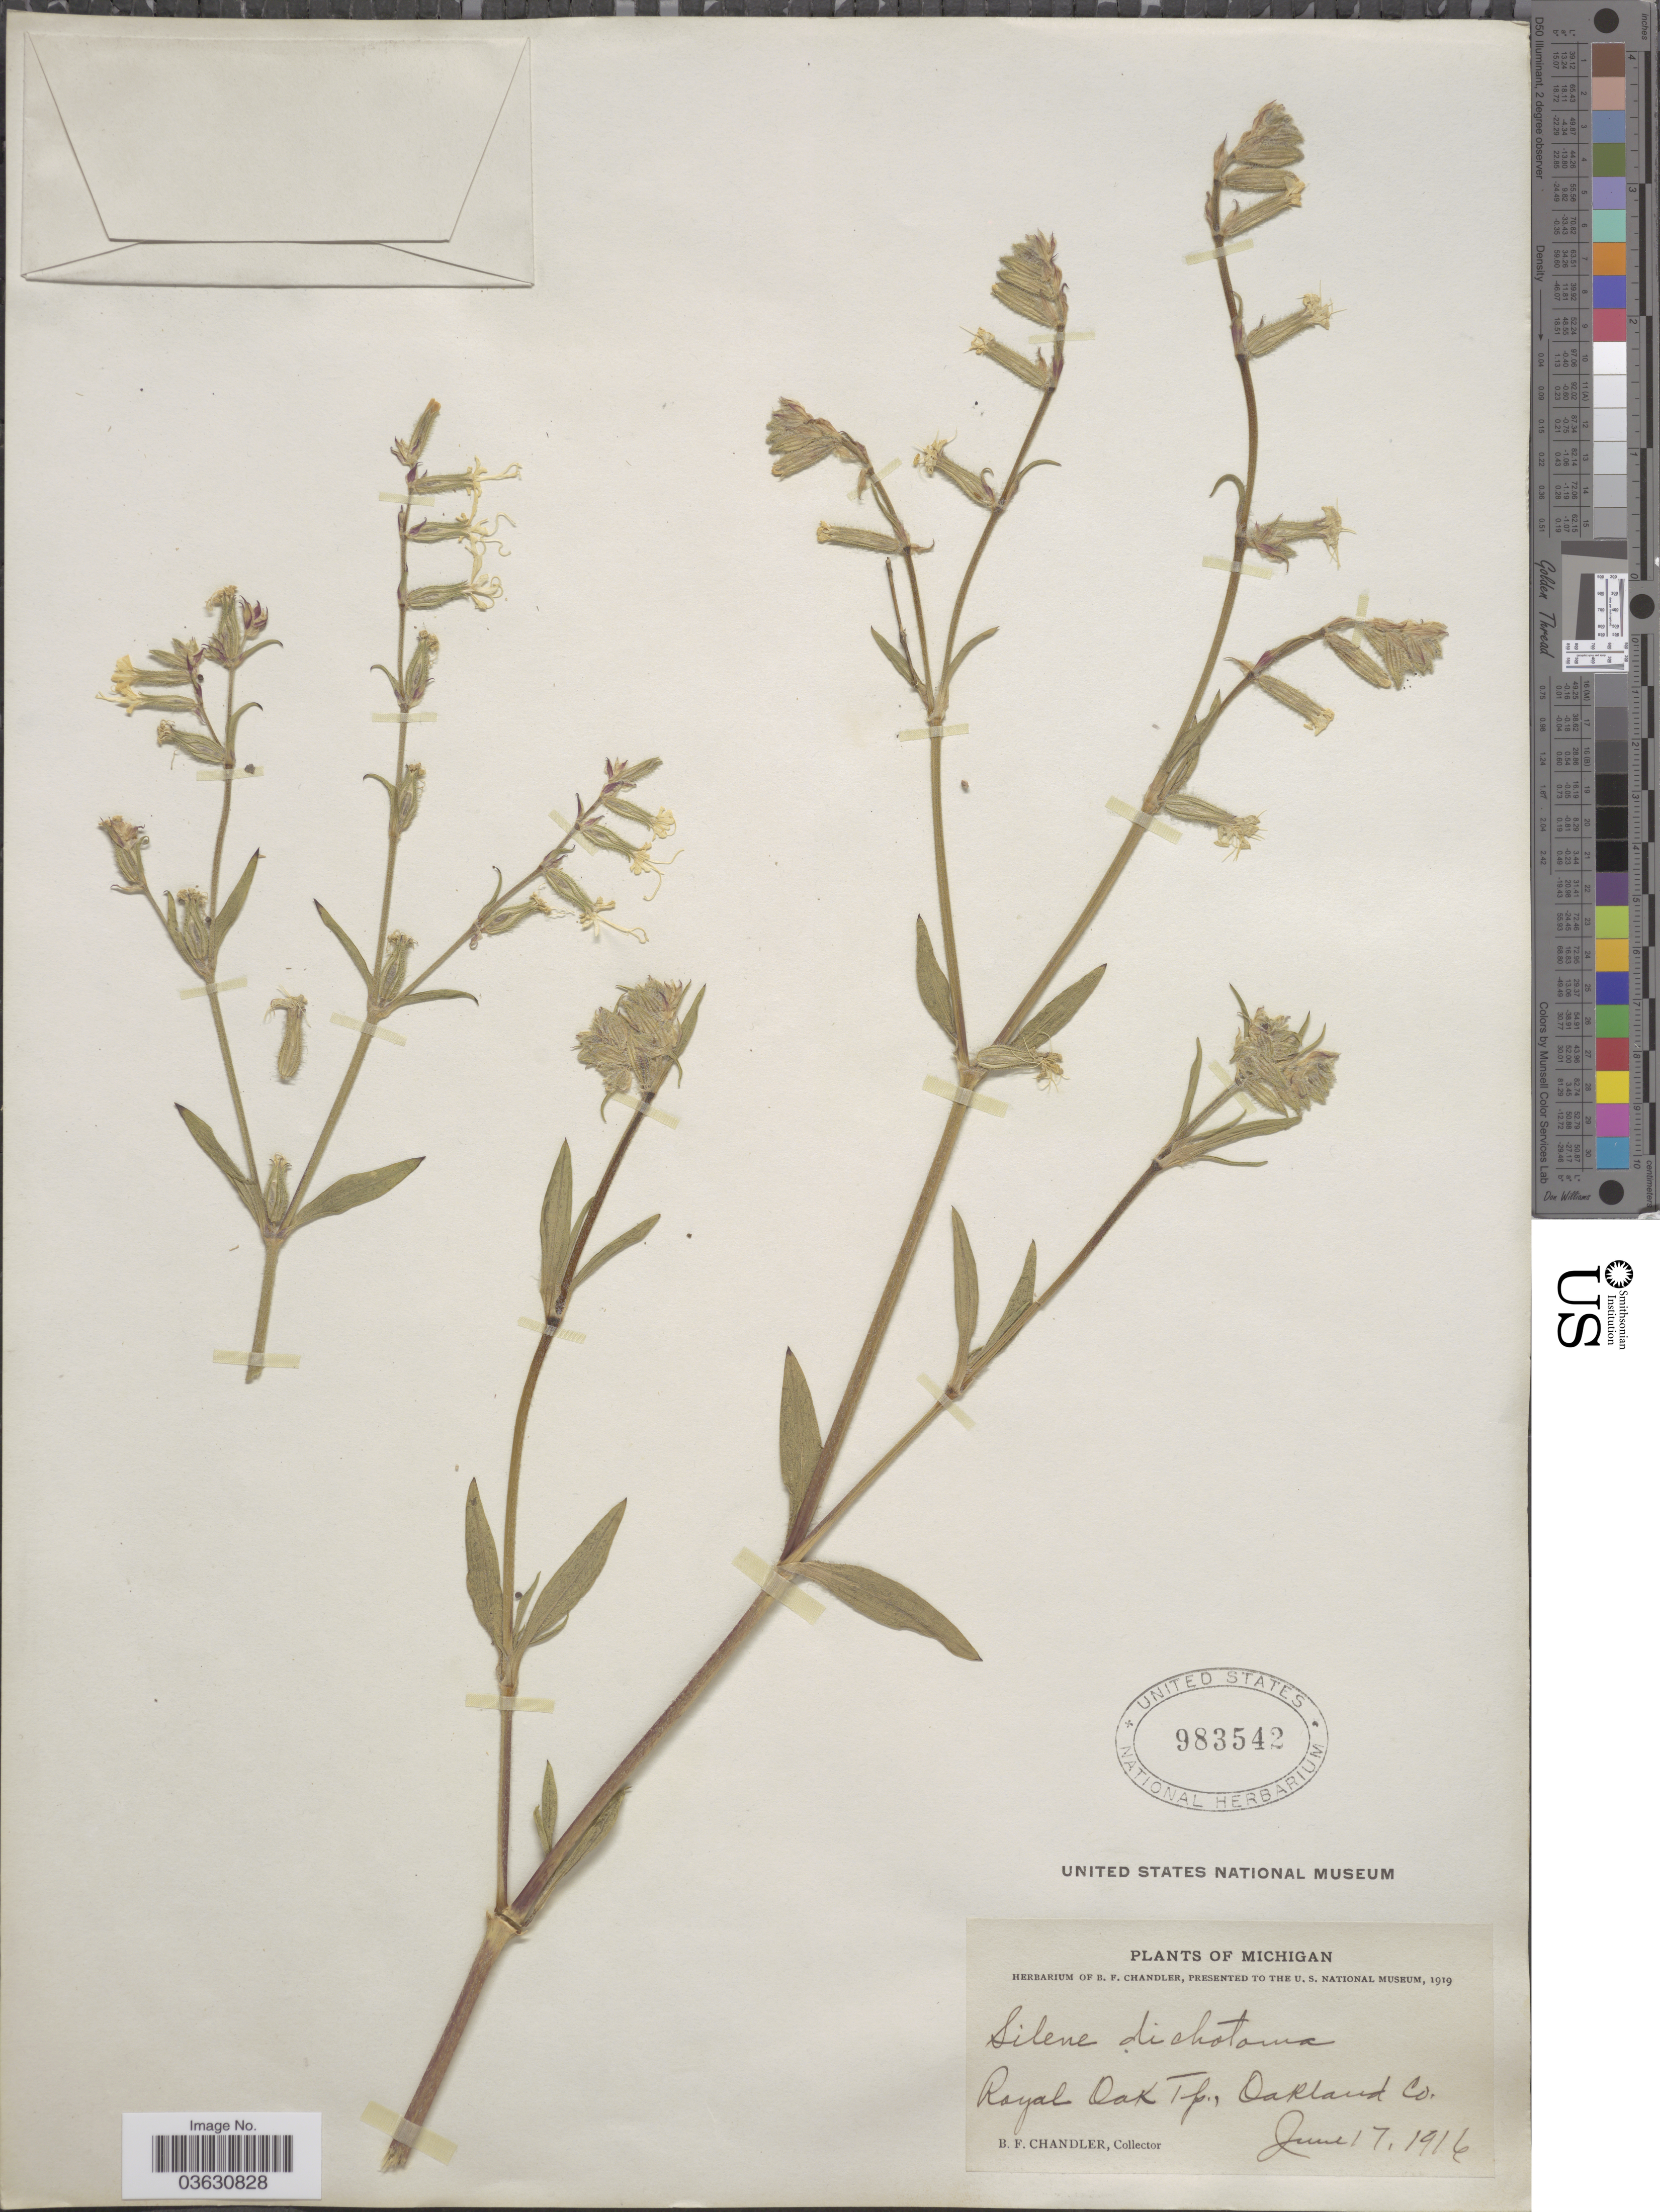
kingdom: Plantae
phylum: Tracheophyta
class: Magnoliopsida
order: Caryophyllales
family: Caryophyllaceae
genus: Silene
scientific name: Silene dichotoma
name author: Ehrh.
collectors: B. F. Chandler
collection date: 1916-06-17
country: United States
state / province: Michigan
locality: Royal Oak Tp., Oakland Co.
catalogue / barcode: US 983542